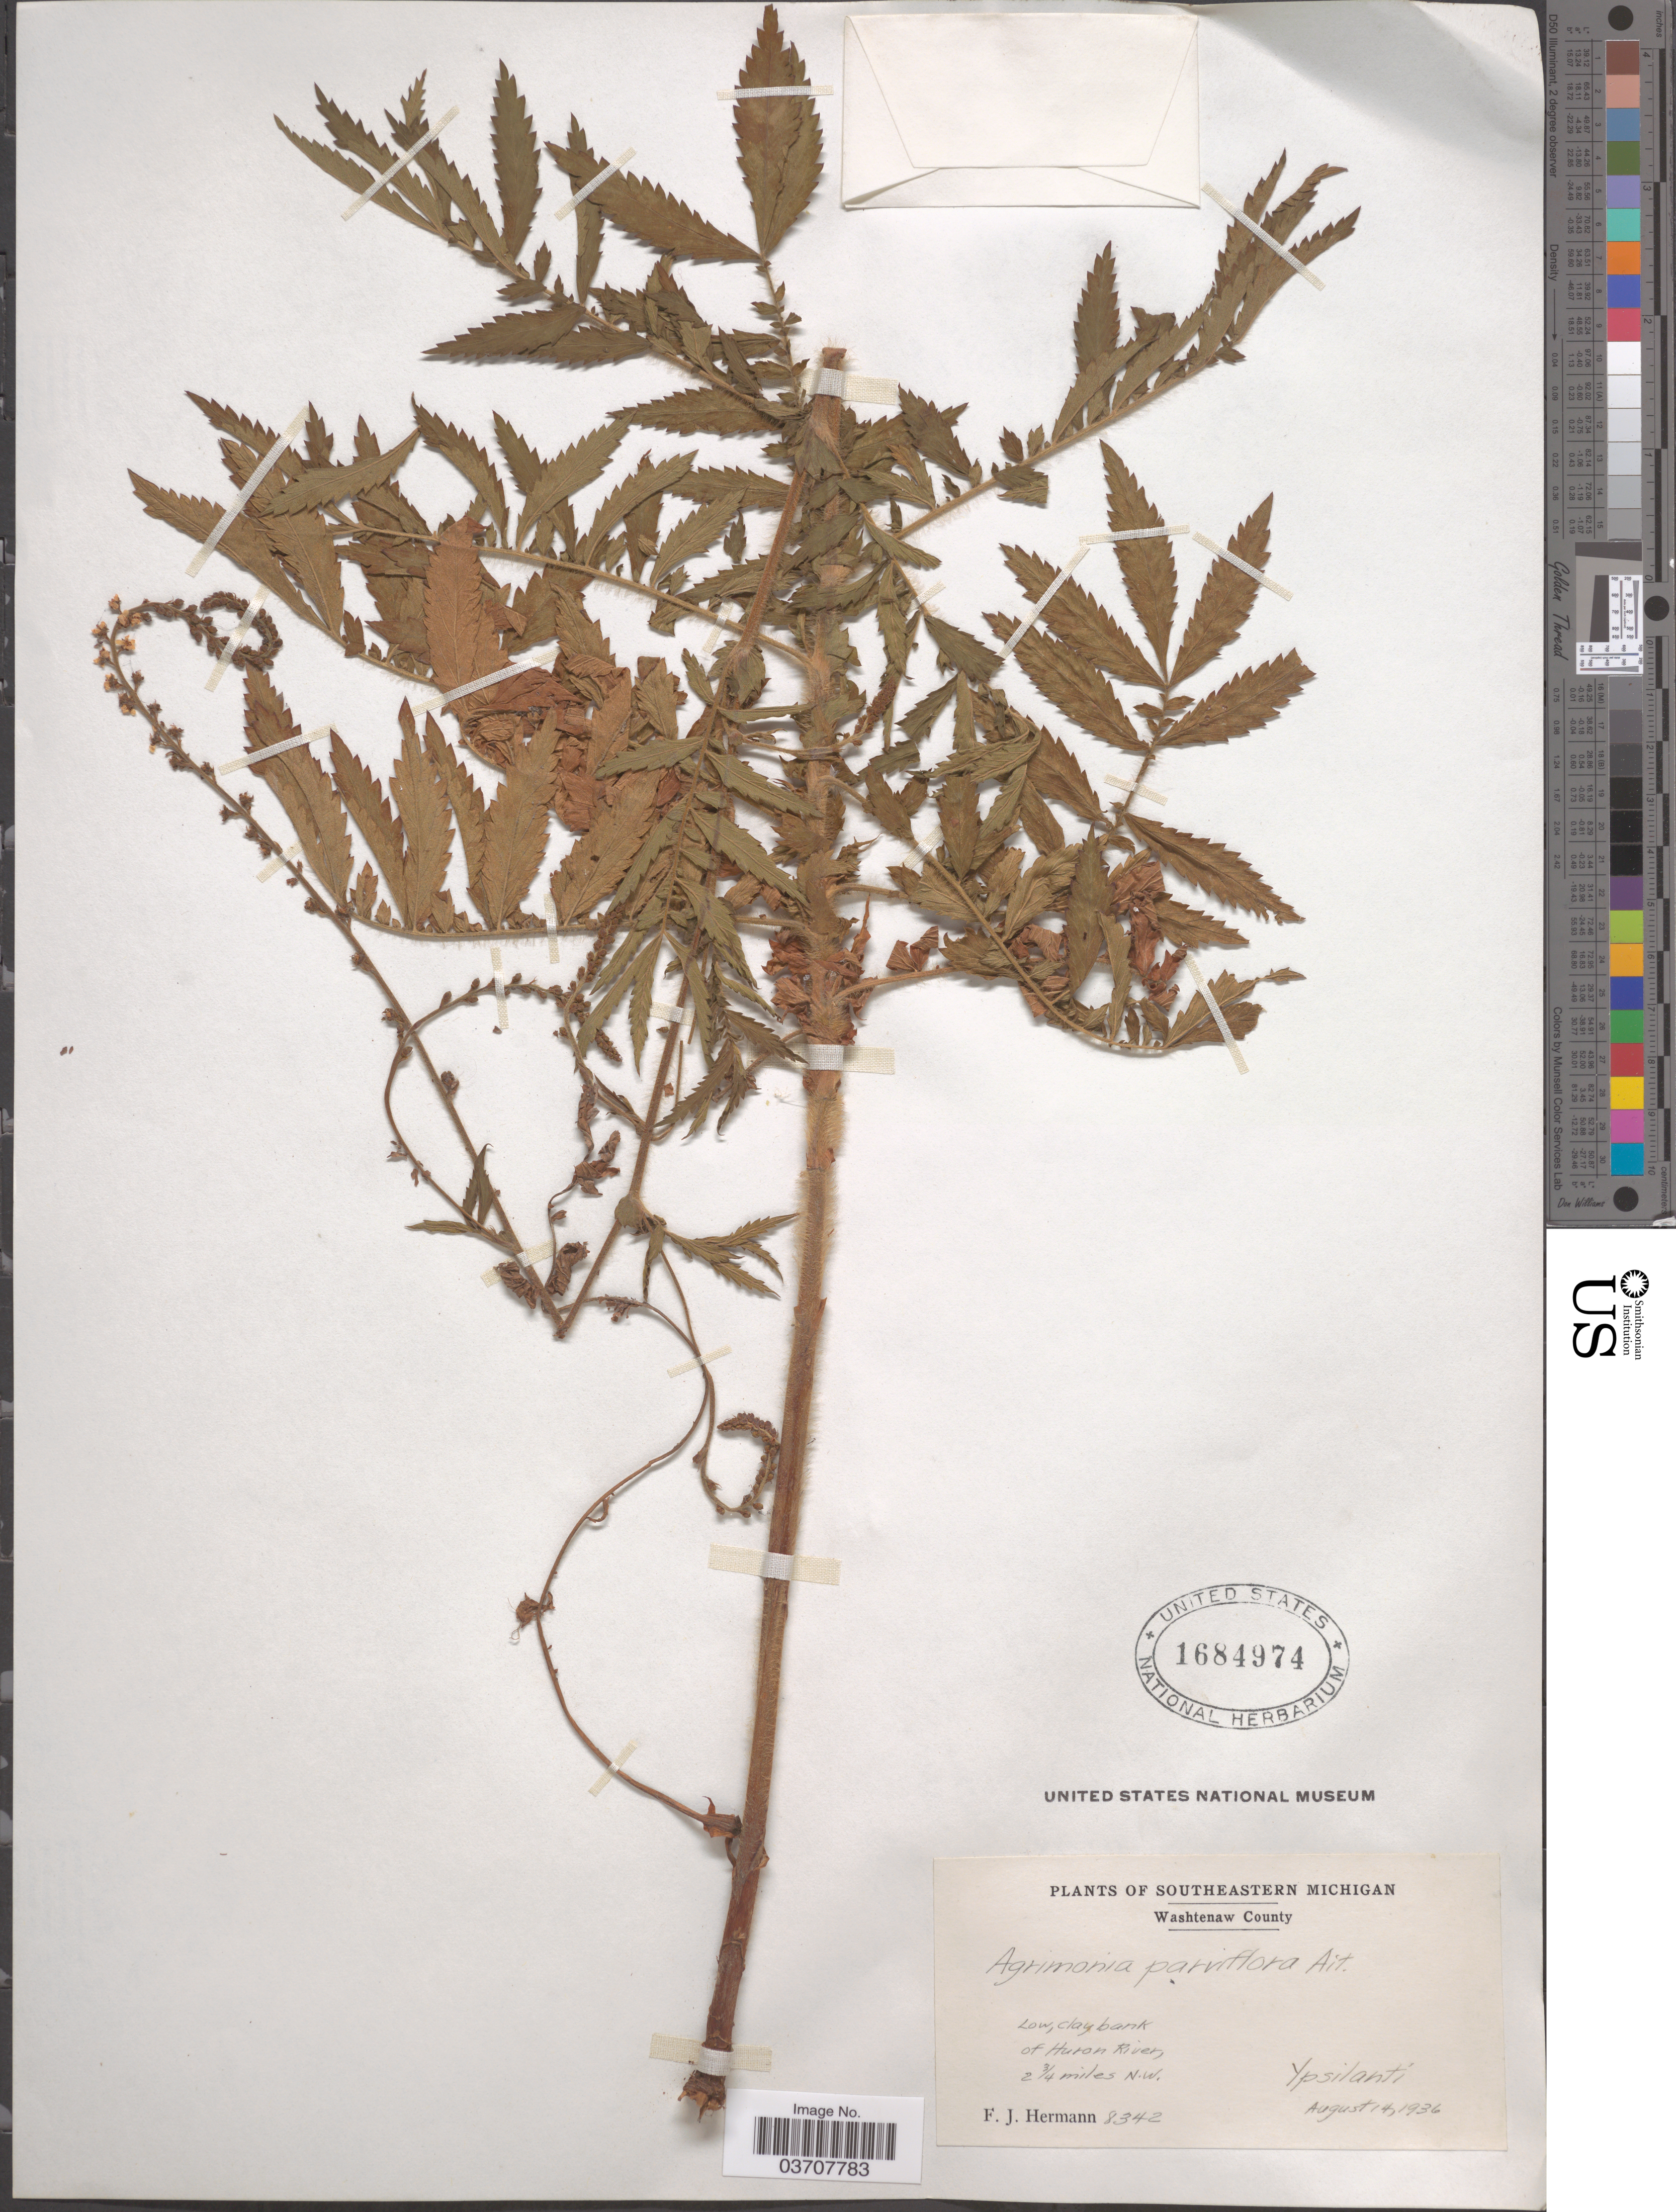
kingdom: Plantae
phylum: Tracheophyta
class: Magnoliopsida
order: Rosales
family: Rosaceae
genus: Agrimonia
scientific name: Agrimonia parviflora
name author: Aiton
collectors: F. J. Hermann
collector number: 8342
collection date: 1936-08-01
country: United States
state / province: Michigan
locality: Southeastern Michigan. Washtenaw County. Low, claybank of Huron River, 2 ¾ miles N.W. Ypsilanti.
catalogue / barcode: US 1684974